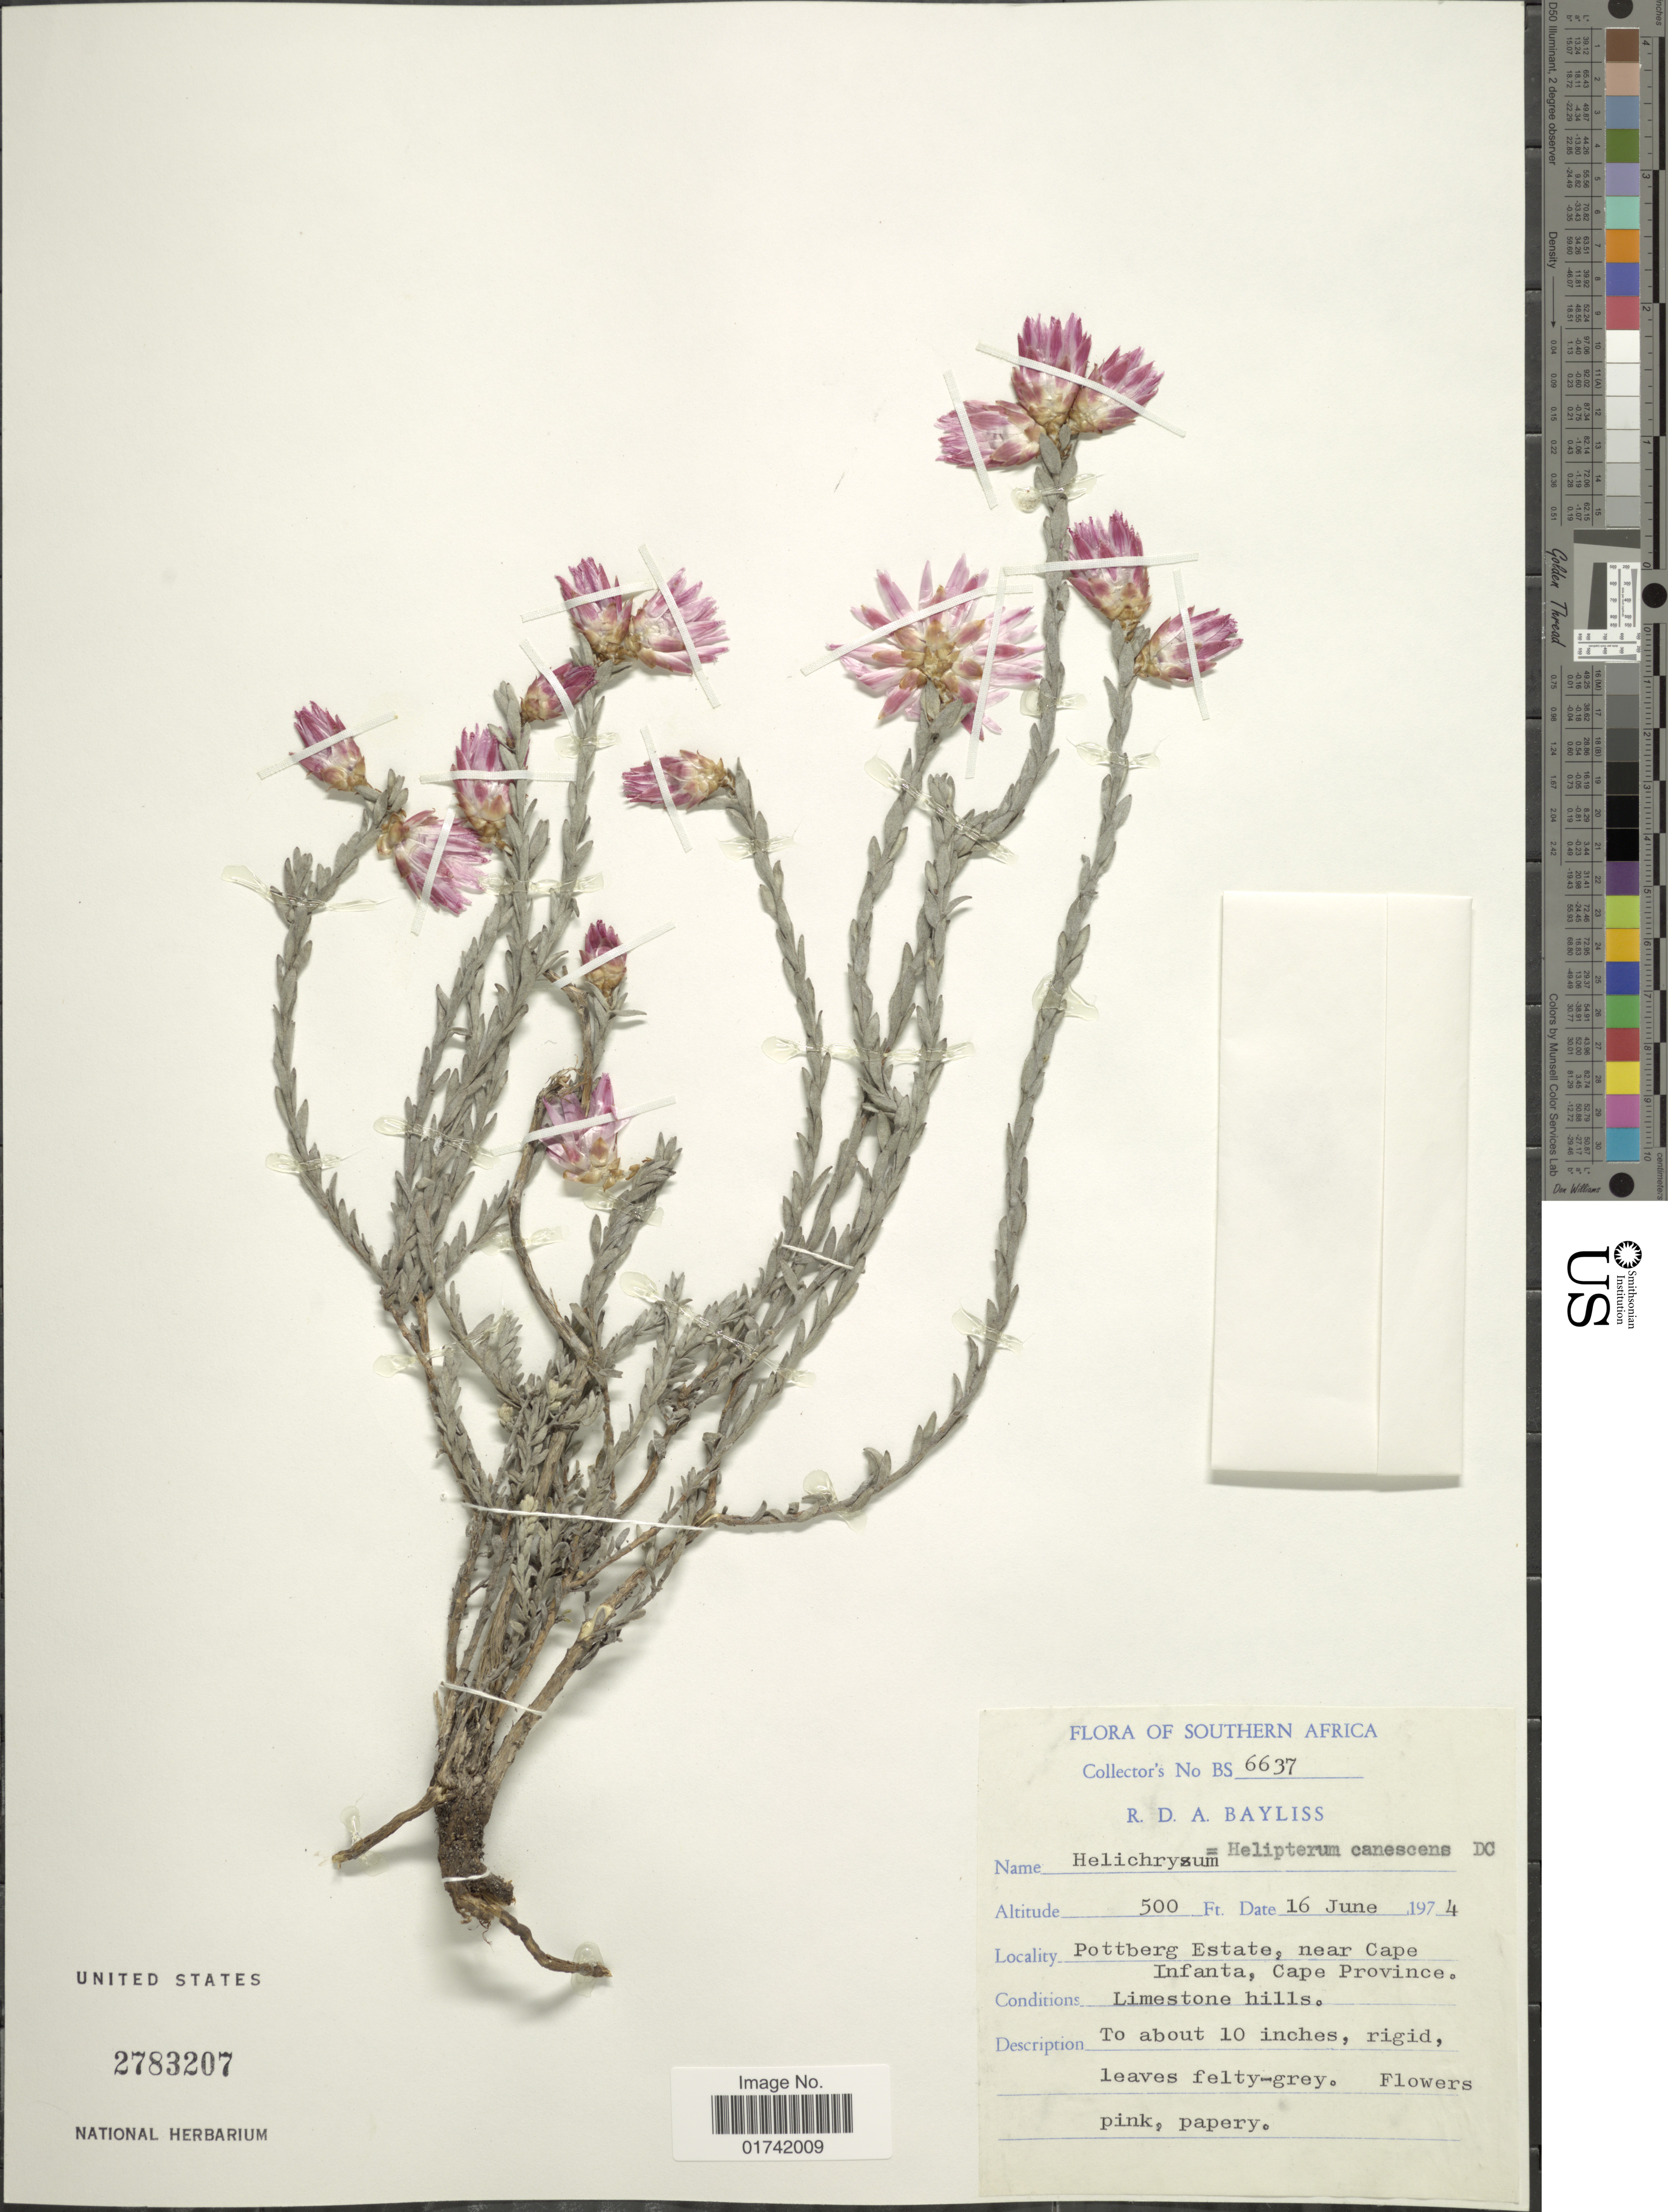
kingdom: Plantae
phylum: Tracheophyta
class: Magnoliopsida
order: Asterales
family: Asteraceae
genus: Helipterum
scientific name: Helipterum canescens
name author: DC.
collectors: R. Bayliss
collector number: BS 6637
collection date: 1974-06-16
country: South Africa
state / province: Western Cape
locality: Pottberg Estate, Near Cape Infanta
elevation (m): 152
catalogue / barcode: US 2783207